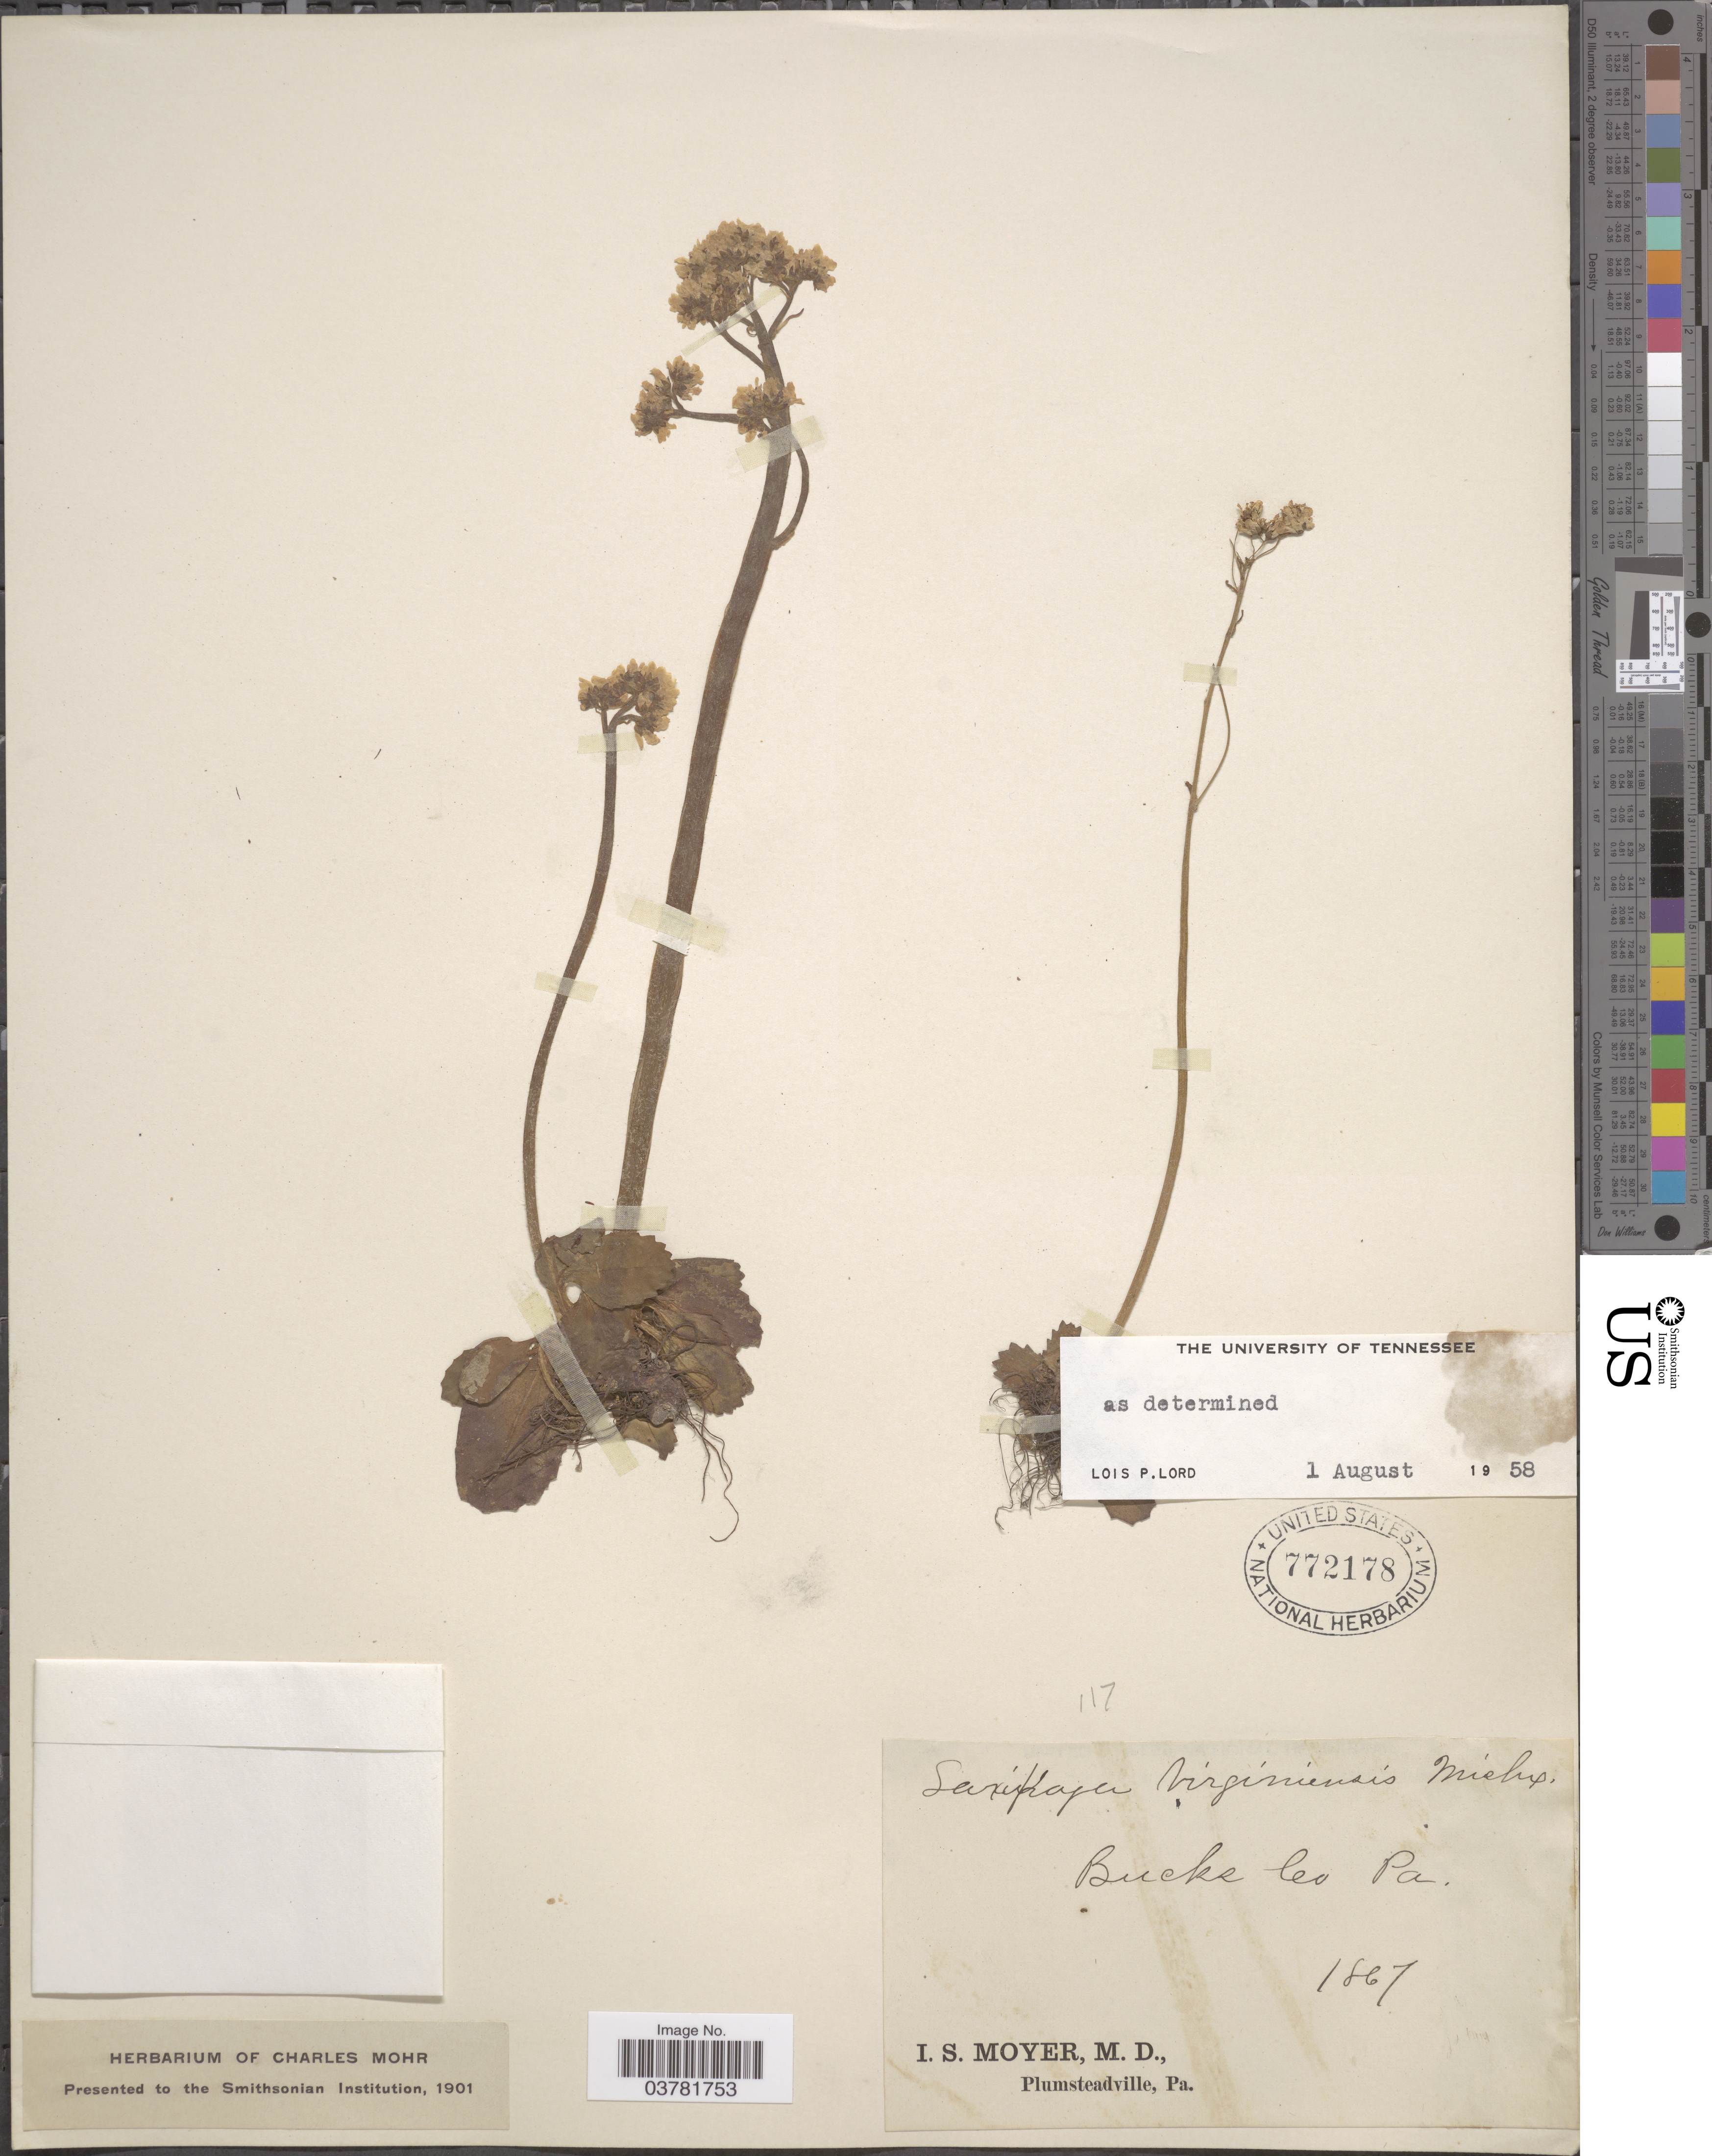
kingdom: Plantae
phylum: Tracheophyta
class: Magnoliopsida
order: Saxifragales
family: Saxifragaceae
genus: Micranthes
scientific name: Micranthes virginiensis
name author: (Michx.) Small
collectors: I. S. Moyer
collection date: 1867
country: United States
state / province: Pennsylvania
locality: Bucks Co.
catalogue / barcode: US 772178